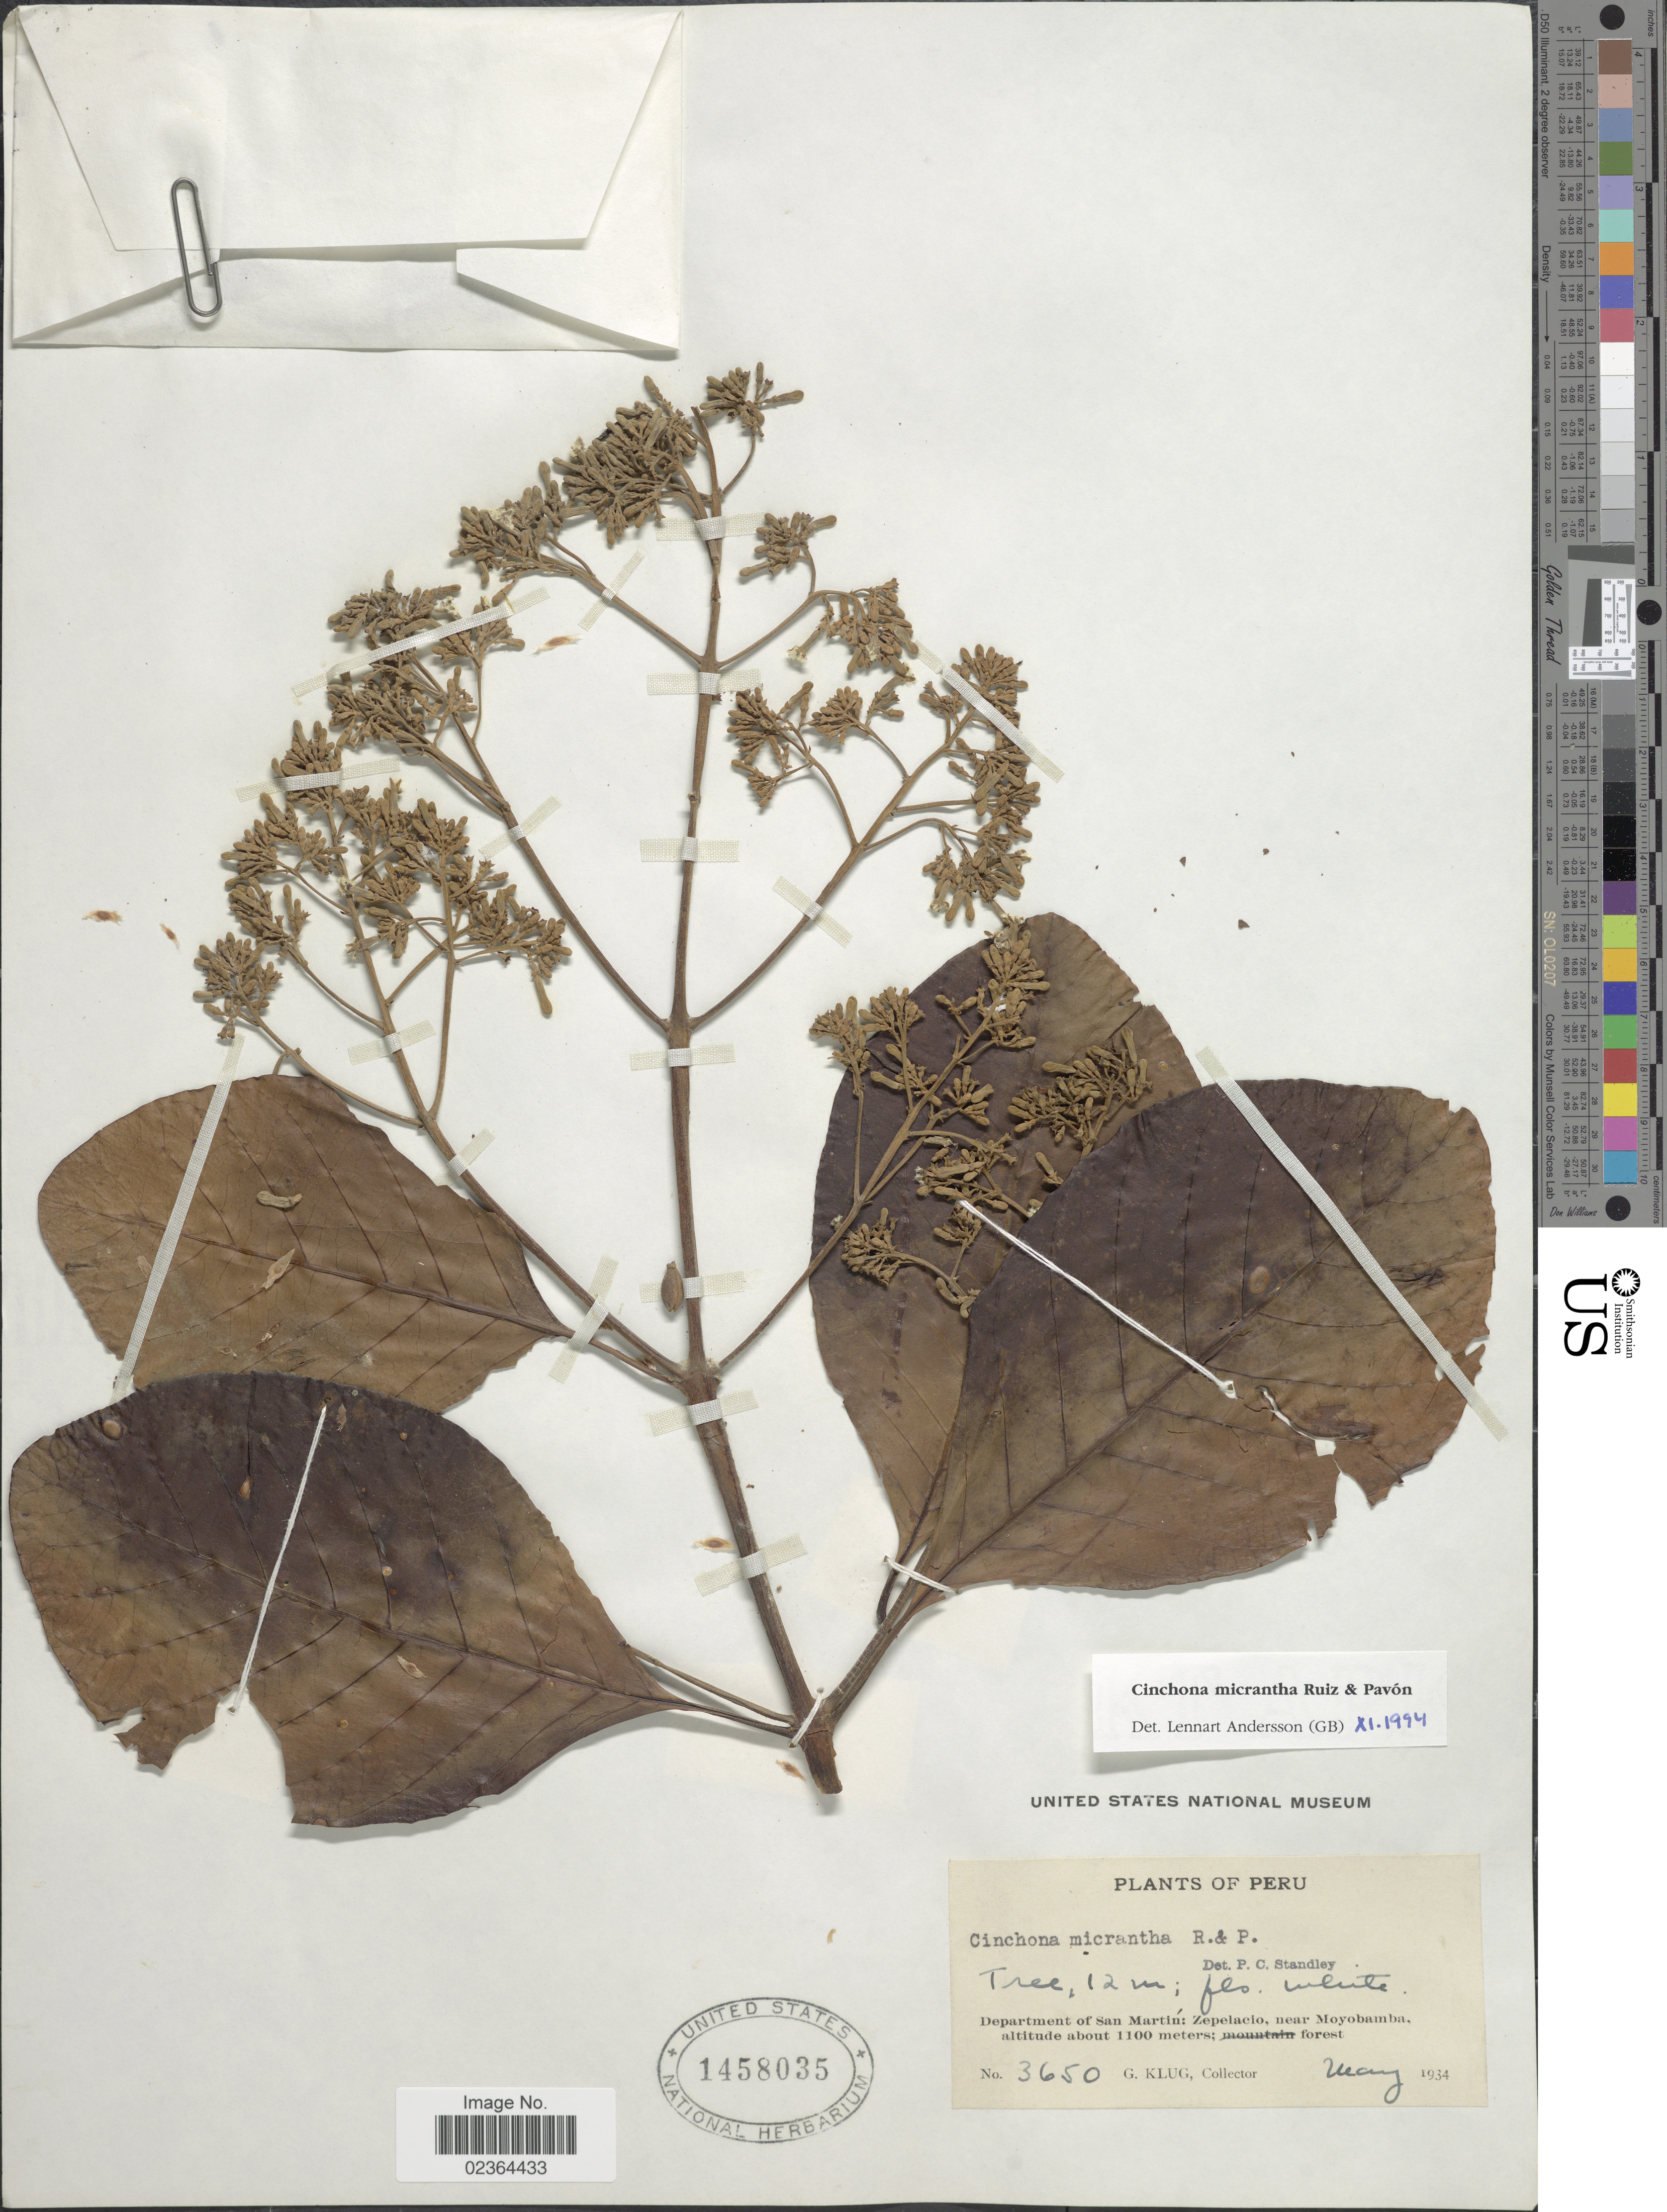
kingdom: Plantae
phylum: Tracheophyta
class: Magnoliopsida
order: Gentianales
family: Rubiaceae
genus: Cinchona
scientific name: Cinchona micrantha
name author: Ruiz & Pav.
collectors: G. Klug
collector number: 3650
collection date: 1934-05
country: Peru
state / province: San Martín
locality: Department of San Martin: Zepelacio, near Moyobamba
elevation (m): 1100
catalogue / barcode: US 1458035